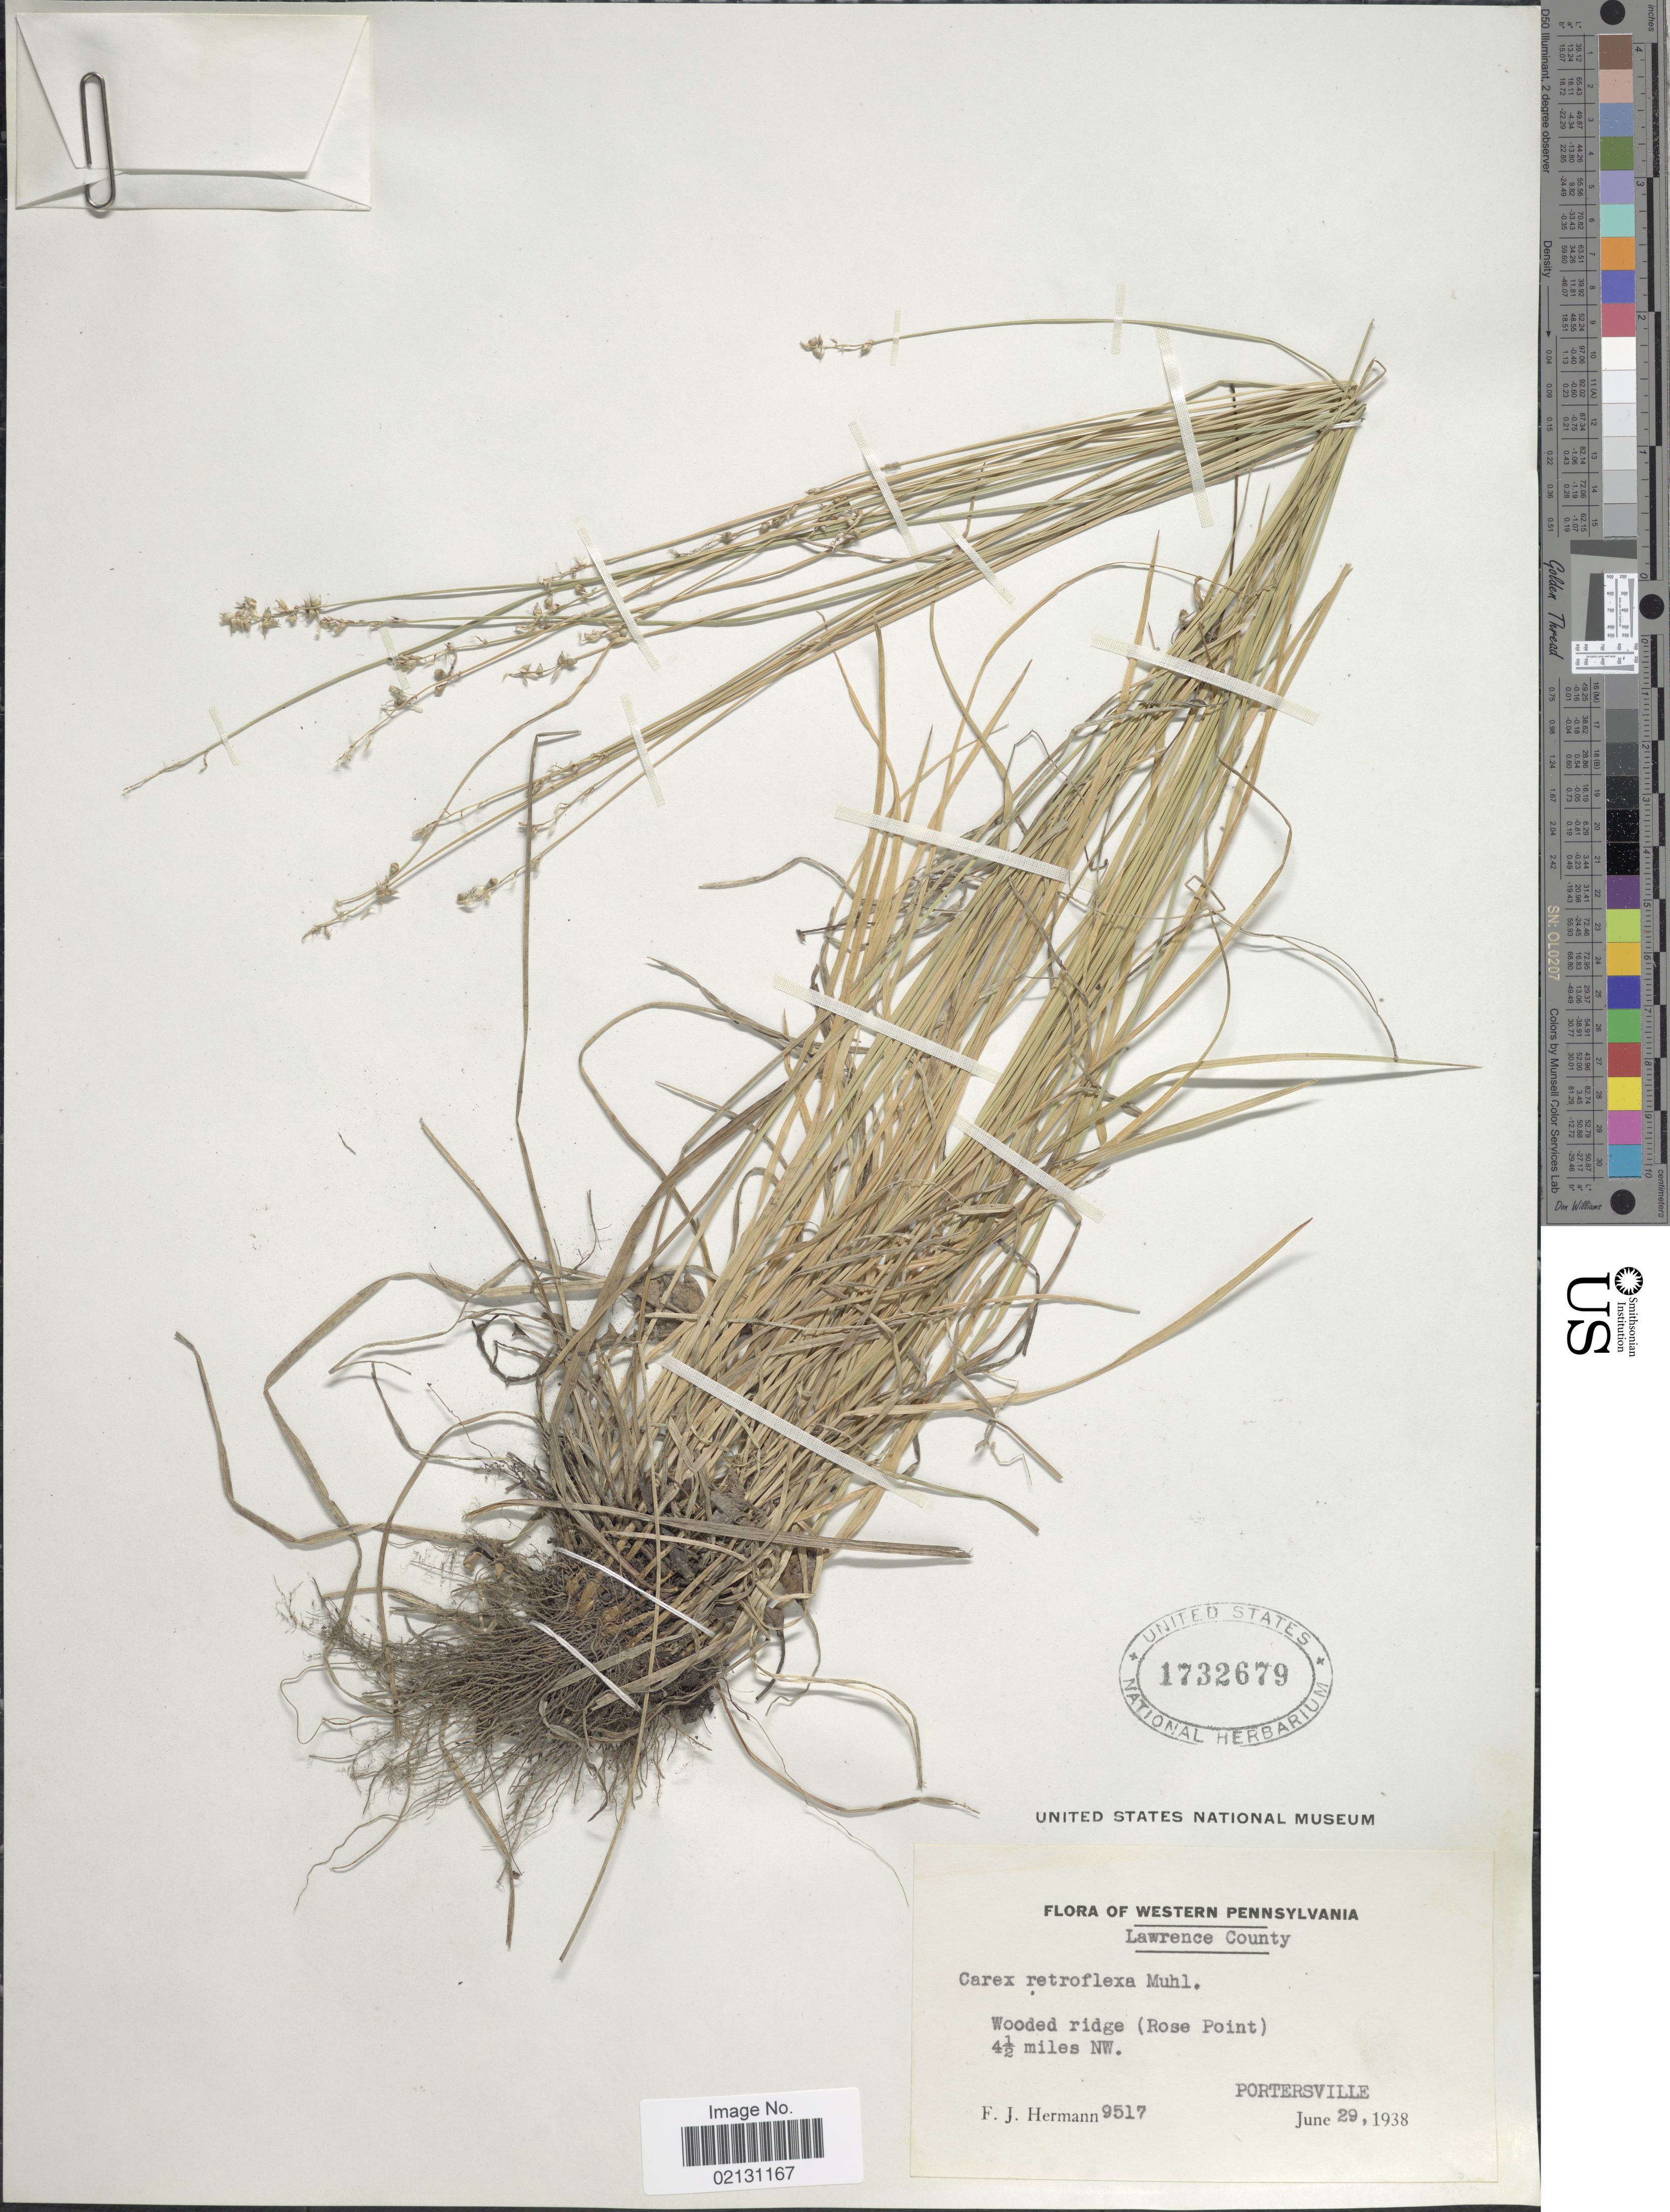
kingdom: Plantae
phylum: Tracheophyta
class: Liliopsida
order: Poales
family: Cyperaceae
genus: Carex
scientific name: Carex retroflexa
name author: Muhl. ex Willd.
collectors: F. J. Hermann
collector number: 9517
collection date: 1938-06-29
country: United States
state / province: Pennsylvania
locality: Western Pennsylvania, Lawrence County, Wooded ridge (Rose Point) 4½ miles NW Portersville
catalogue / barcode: US 1732679